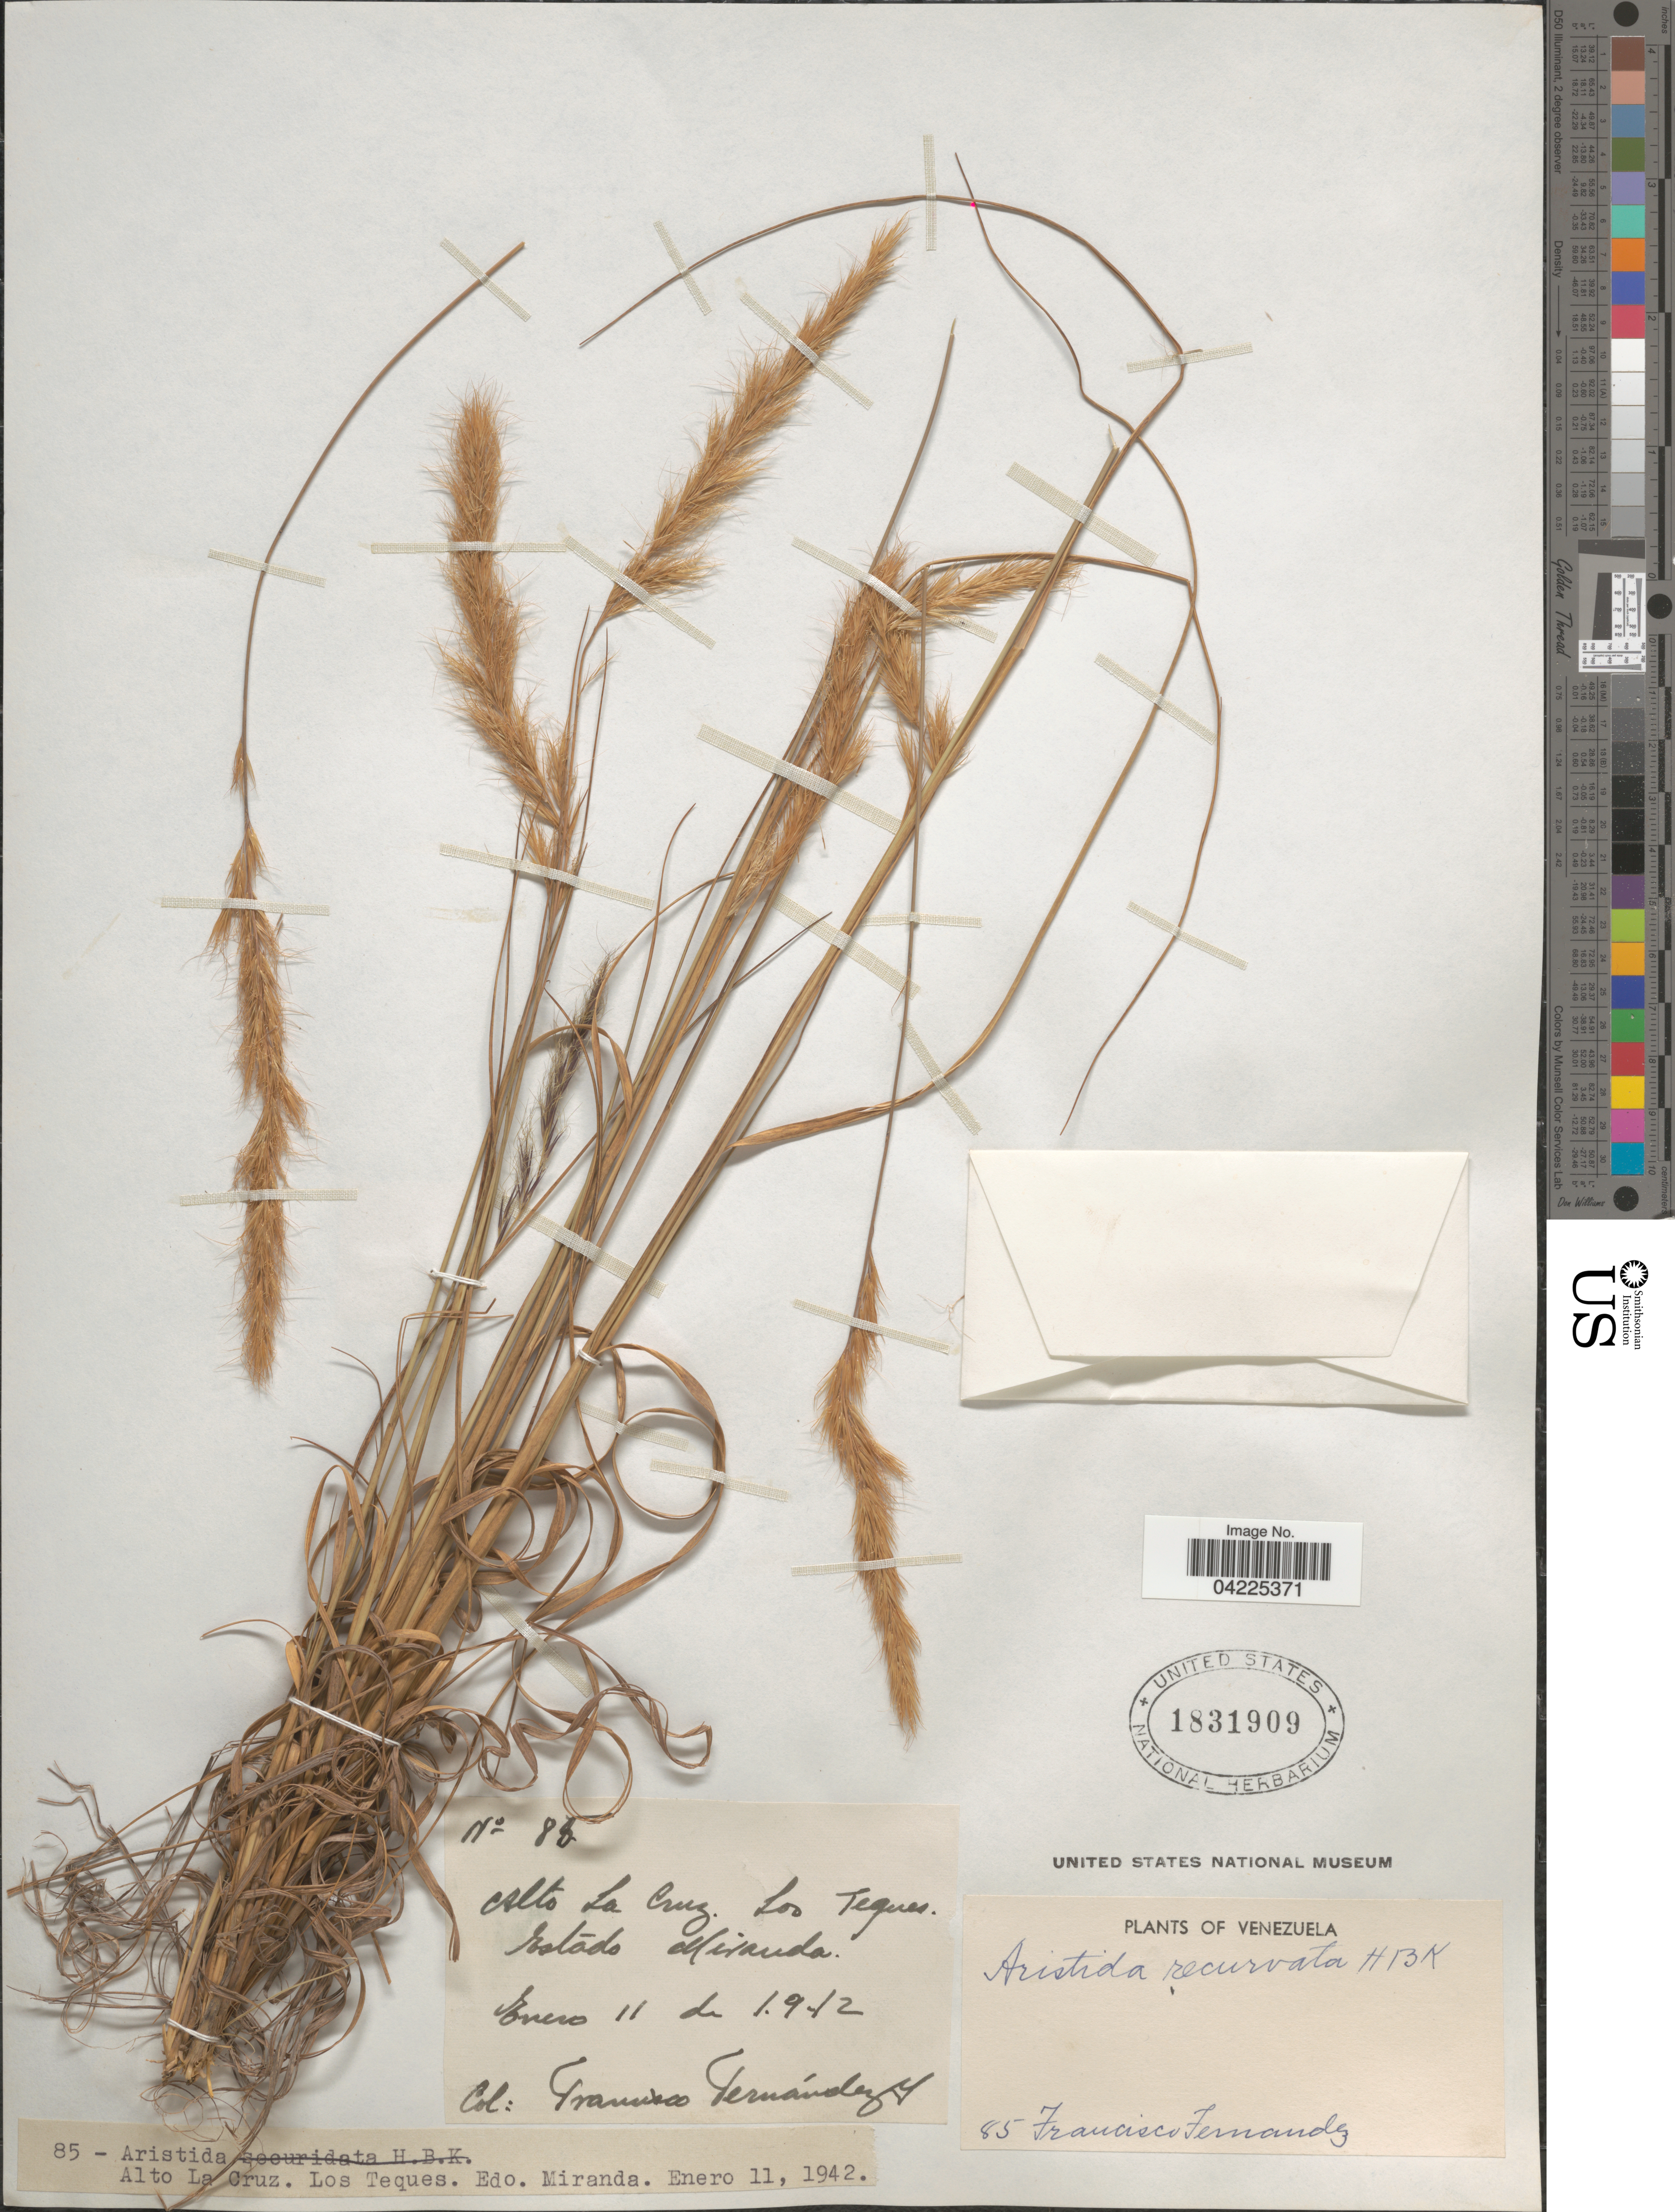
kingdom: Plantae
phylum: Tracheophyta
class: Liliopsida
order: Poales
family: Poaceae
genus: Aristida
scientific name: Aristida recurvata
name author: Kunth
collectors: F. Fernández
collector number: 85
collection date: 1912-01-11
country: Venezuela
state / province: Miranda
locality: Alto La Cruz. Los Teques.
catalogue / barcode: US 1831909